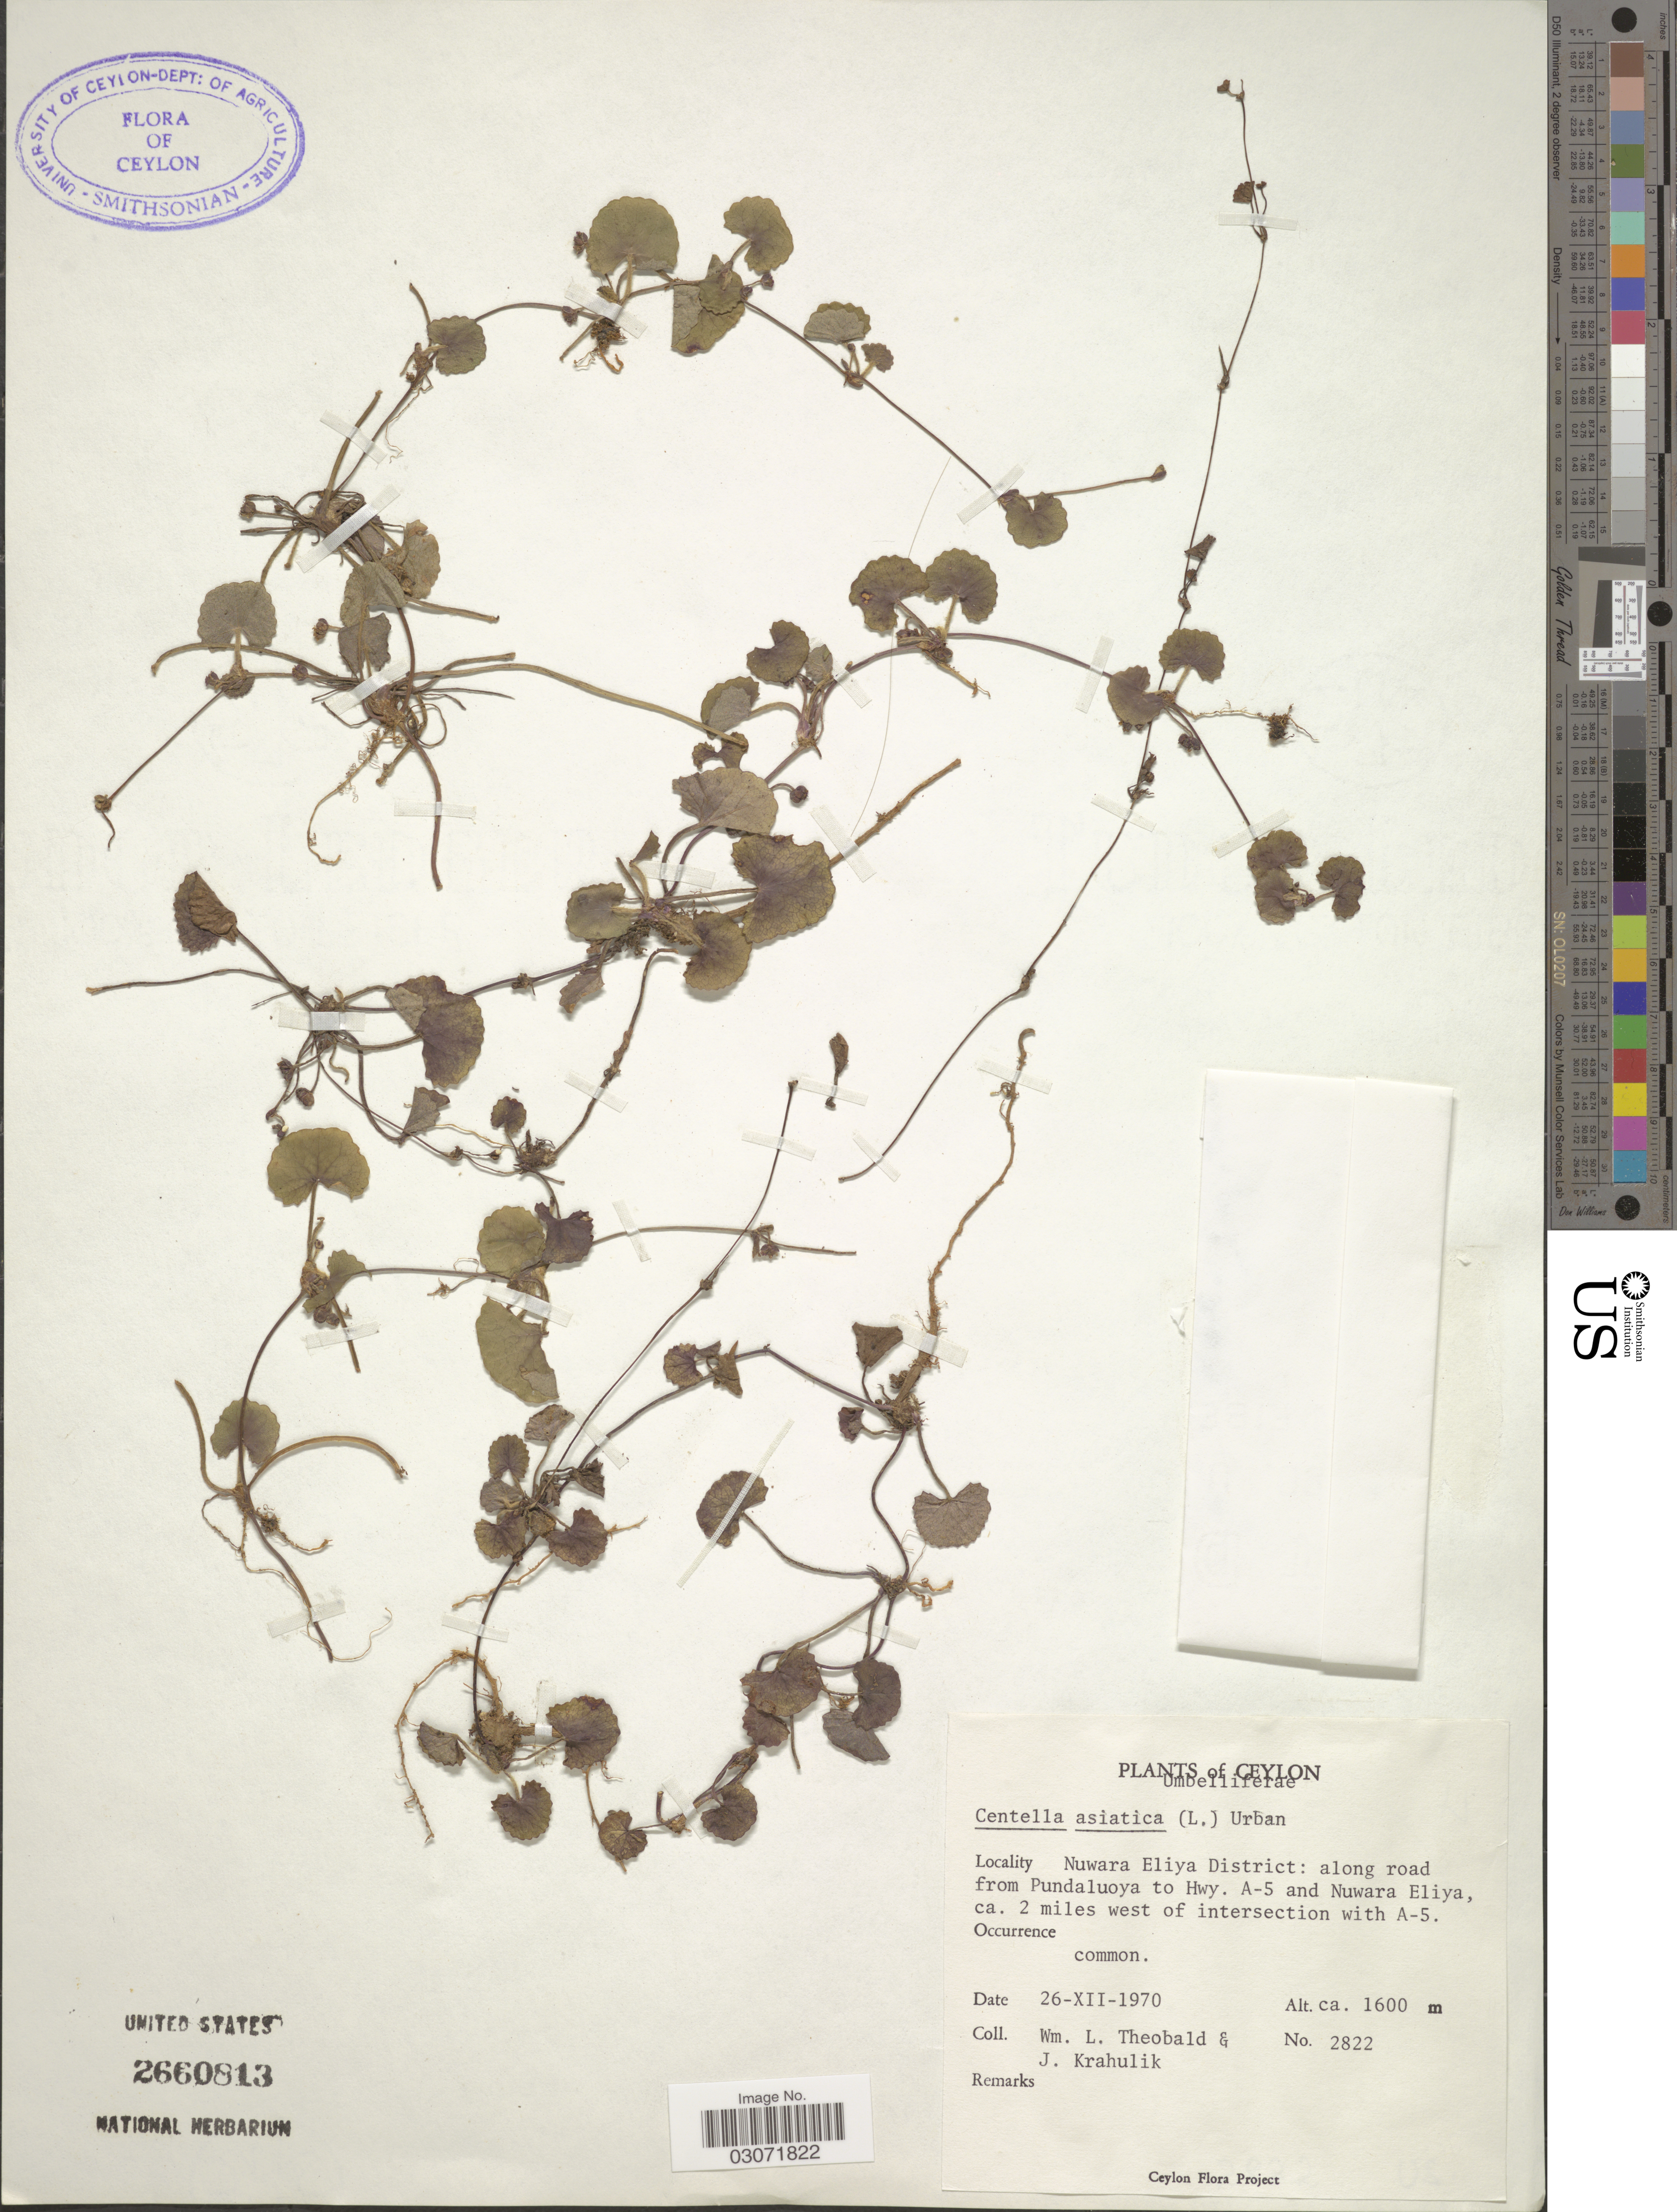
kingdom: Plantae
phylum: Tracheophyta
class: Magnoliopsida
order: Apiales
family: Apiaceae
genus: Centella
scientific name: Centella asiatica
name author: (L.) Urb.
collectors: W. L. Theobald & J. Krahulik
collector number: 2822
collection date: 1970-12-26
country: Sri Lanka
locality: Ceylon. Nuwara Eliya District: along road from Pundaluoya to Hwy. A-5 and Nuwara Eliya, ca. 2 miles west of intersection with A-5.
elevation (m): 1600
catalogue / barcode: US 2660813